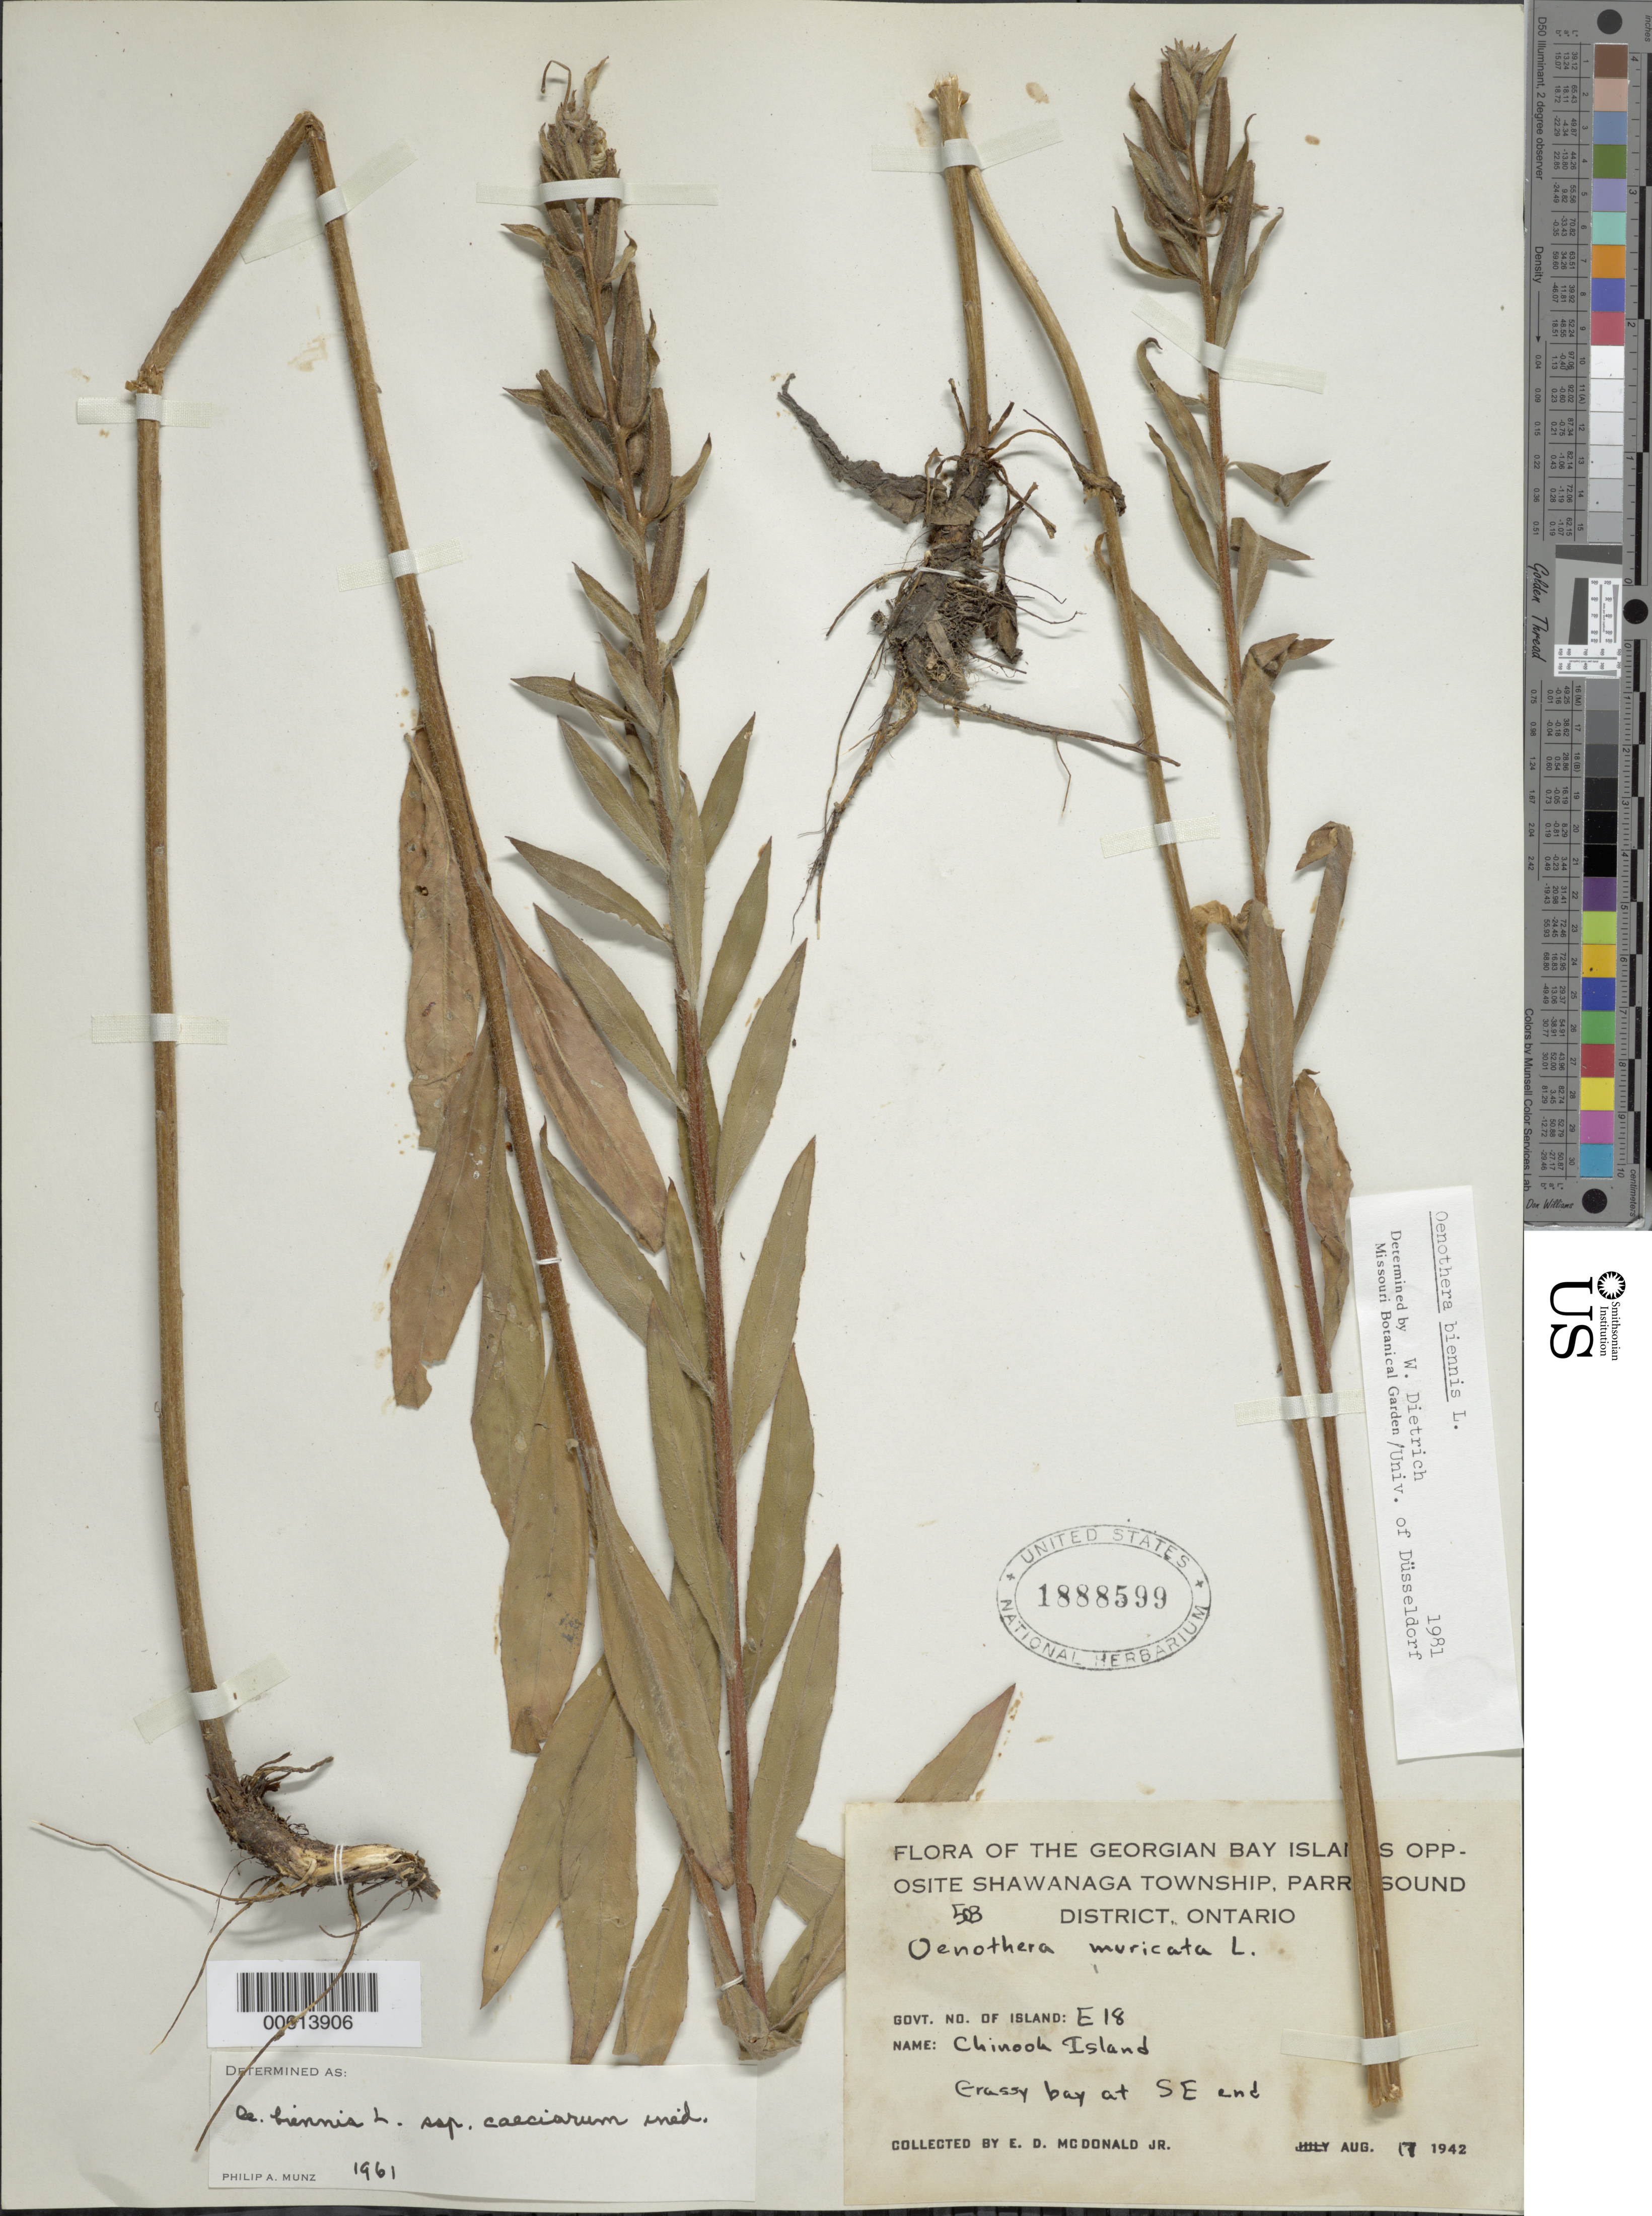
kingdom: Plantae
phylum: Tracheophyta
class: Magnoliopsida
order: Myrtales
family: Onagraceae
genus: Oenothera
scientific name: Oenothera biennis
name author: L.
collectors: E. D. McDonald Jr.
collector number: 508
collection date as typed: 17 Aug 1942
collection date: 1942-08-17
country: Canada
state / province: Ontario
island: Chinook Island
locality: Opposite Shawanaga Township, S bog off Eagle Lake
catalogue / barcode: US 1888599